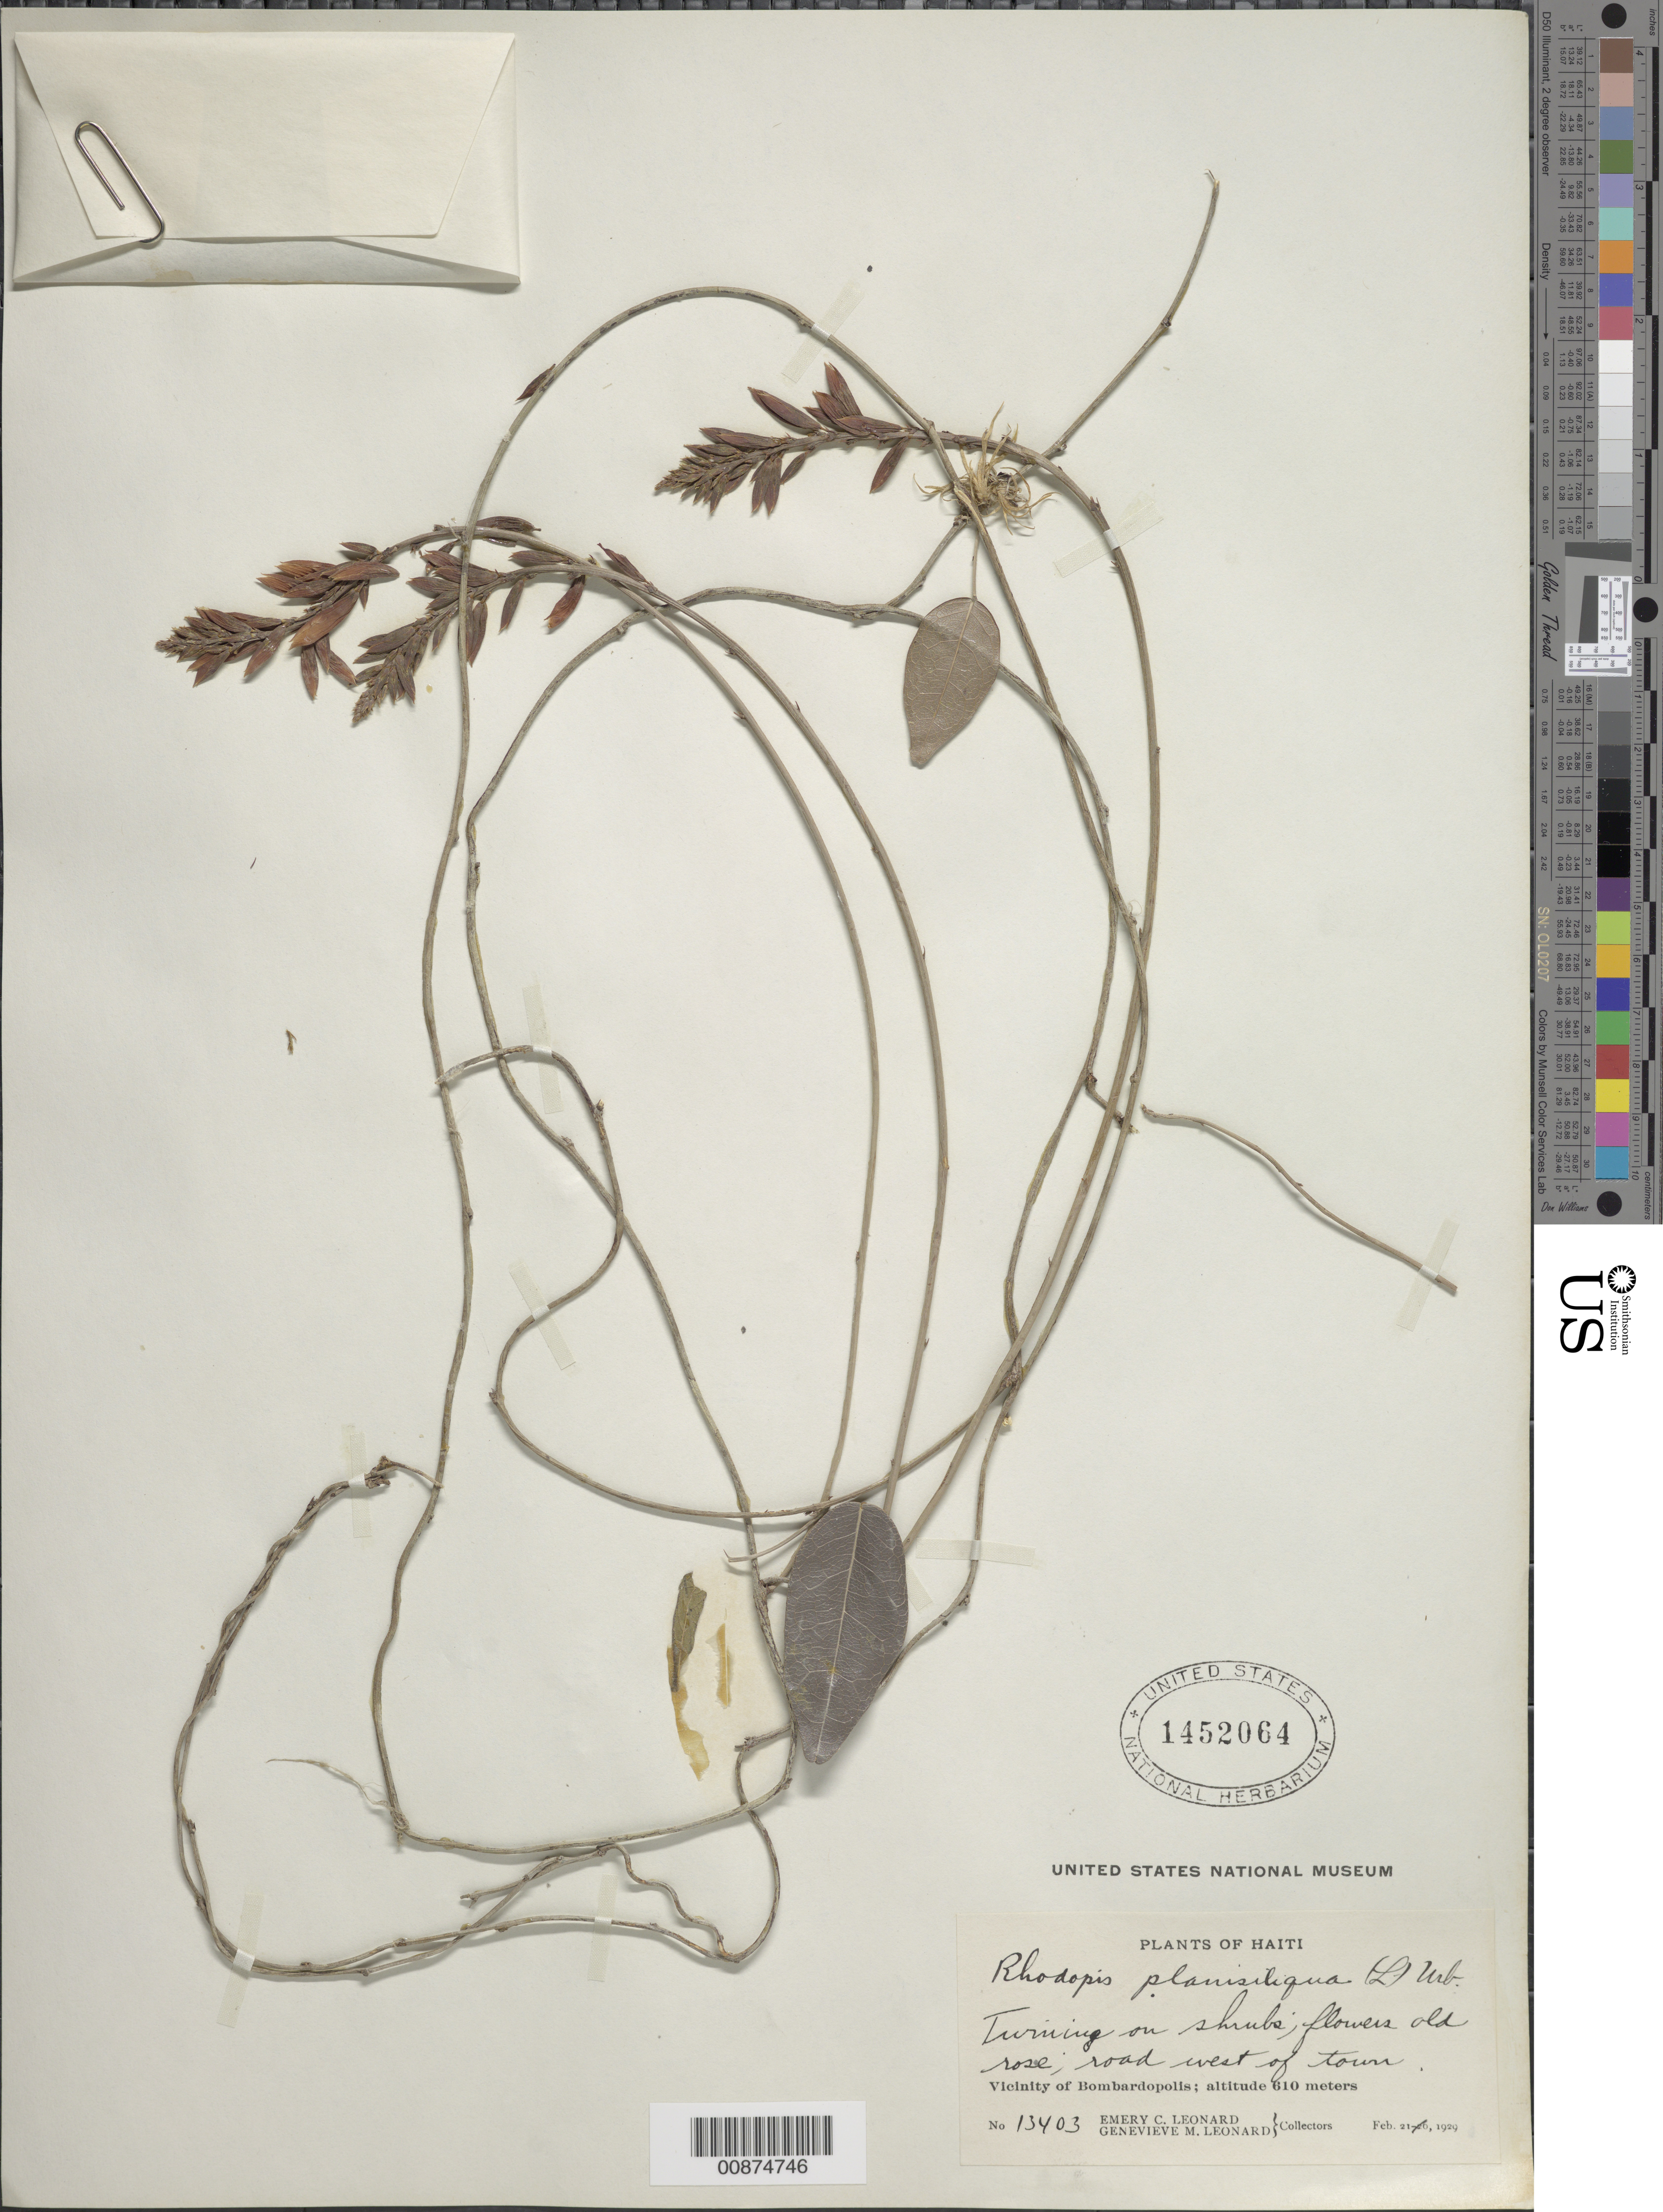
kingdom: Plantae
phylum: Tracheophyta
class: Magnoliopsida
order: Fabales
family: Fabaceae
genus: Rhodopis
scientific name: Rhodopis planisiliqua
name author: (L.) Urb.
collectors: E. C. Leonard & G. M. Leonard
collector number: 13403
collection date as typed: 21 Feb 1929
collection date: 1929-02-21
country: Haiti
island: Hispaniola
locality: Vicinity of Bombardopolis. Road west of town.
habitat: Twining on shrubs.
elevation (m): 610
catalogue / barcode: US 1452064